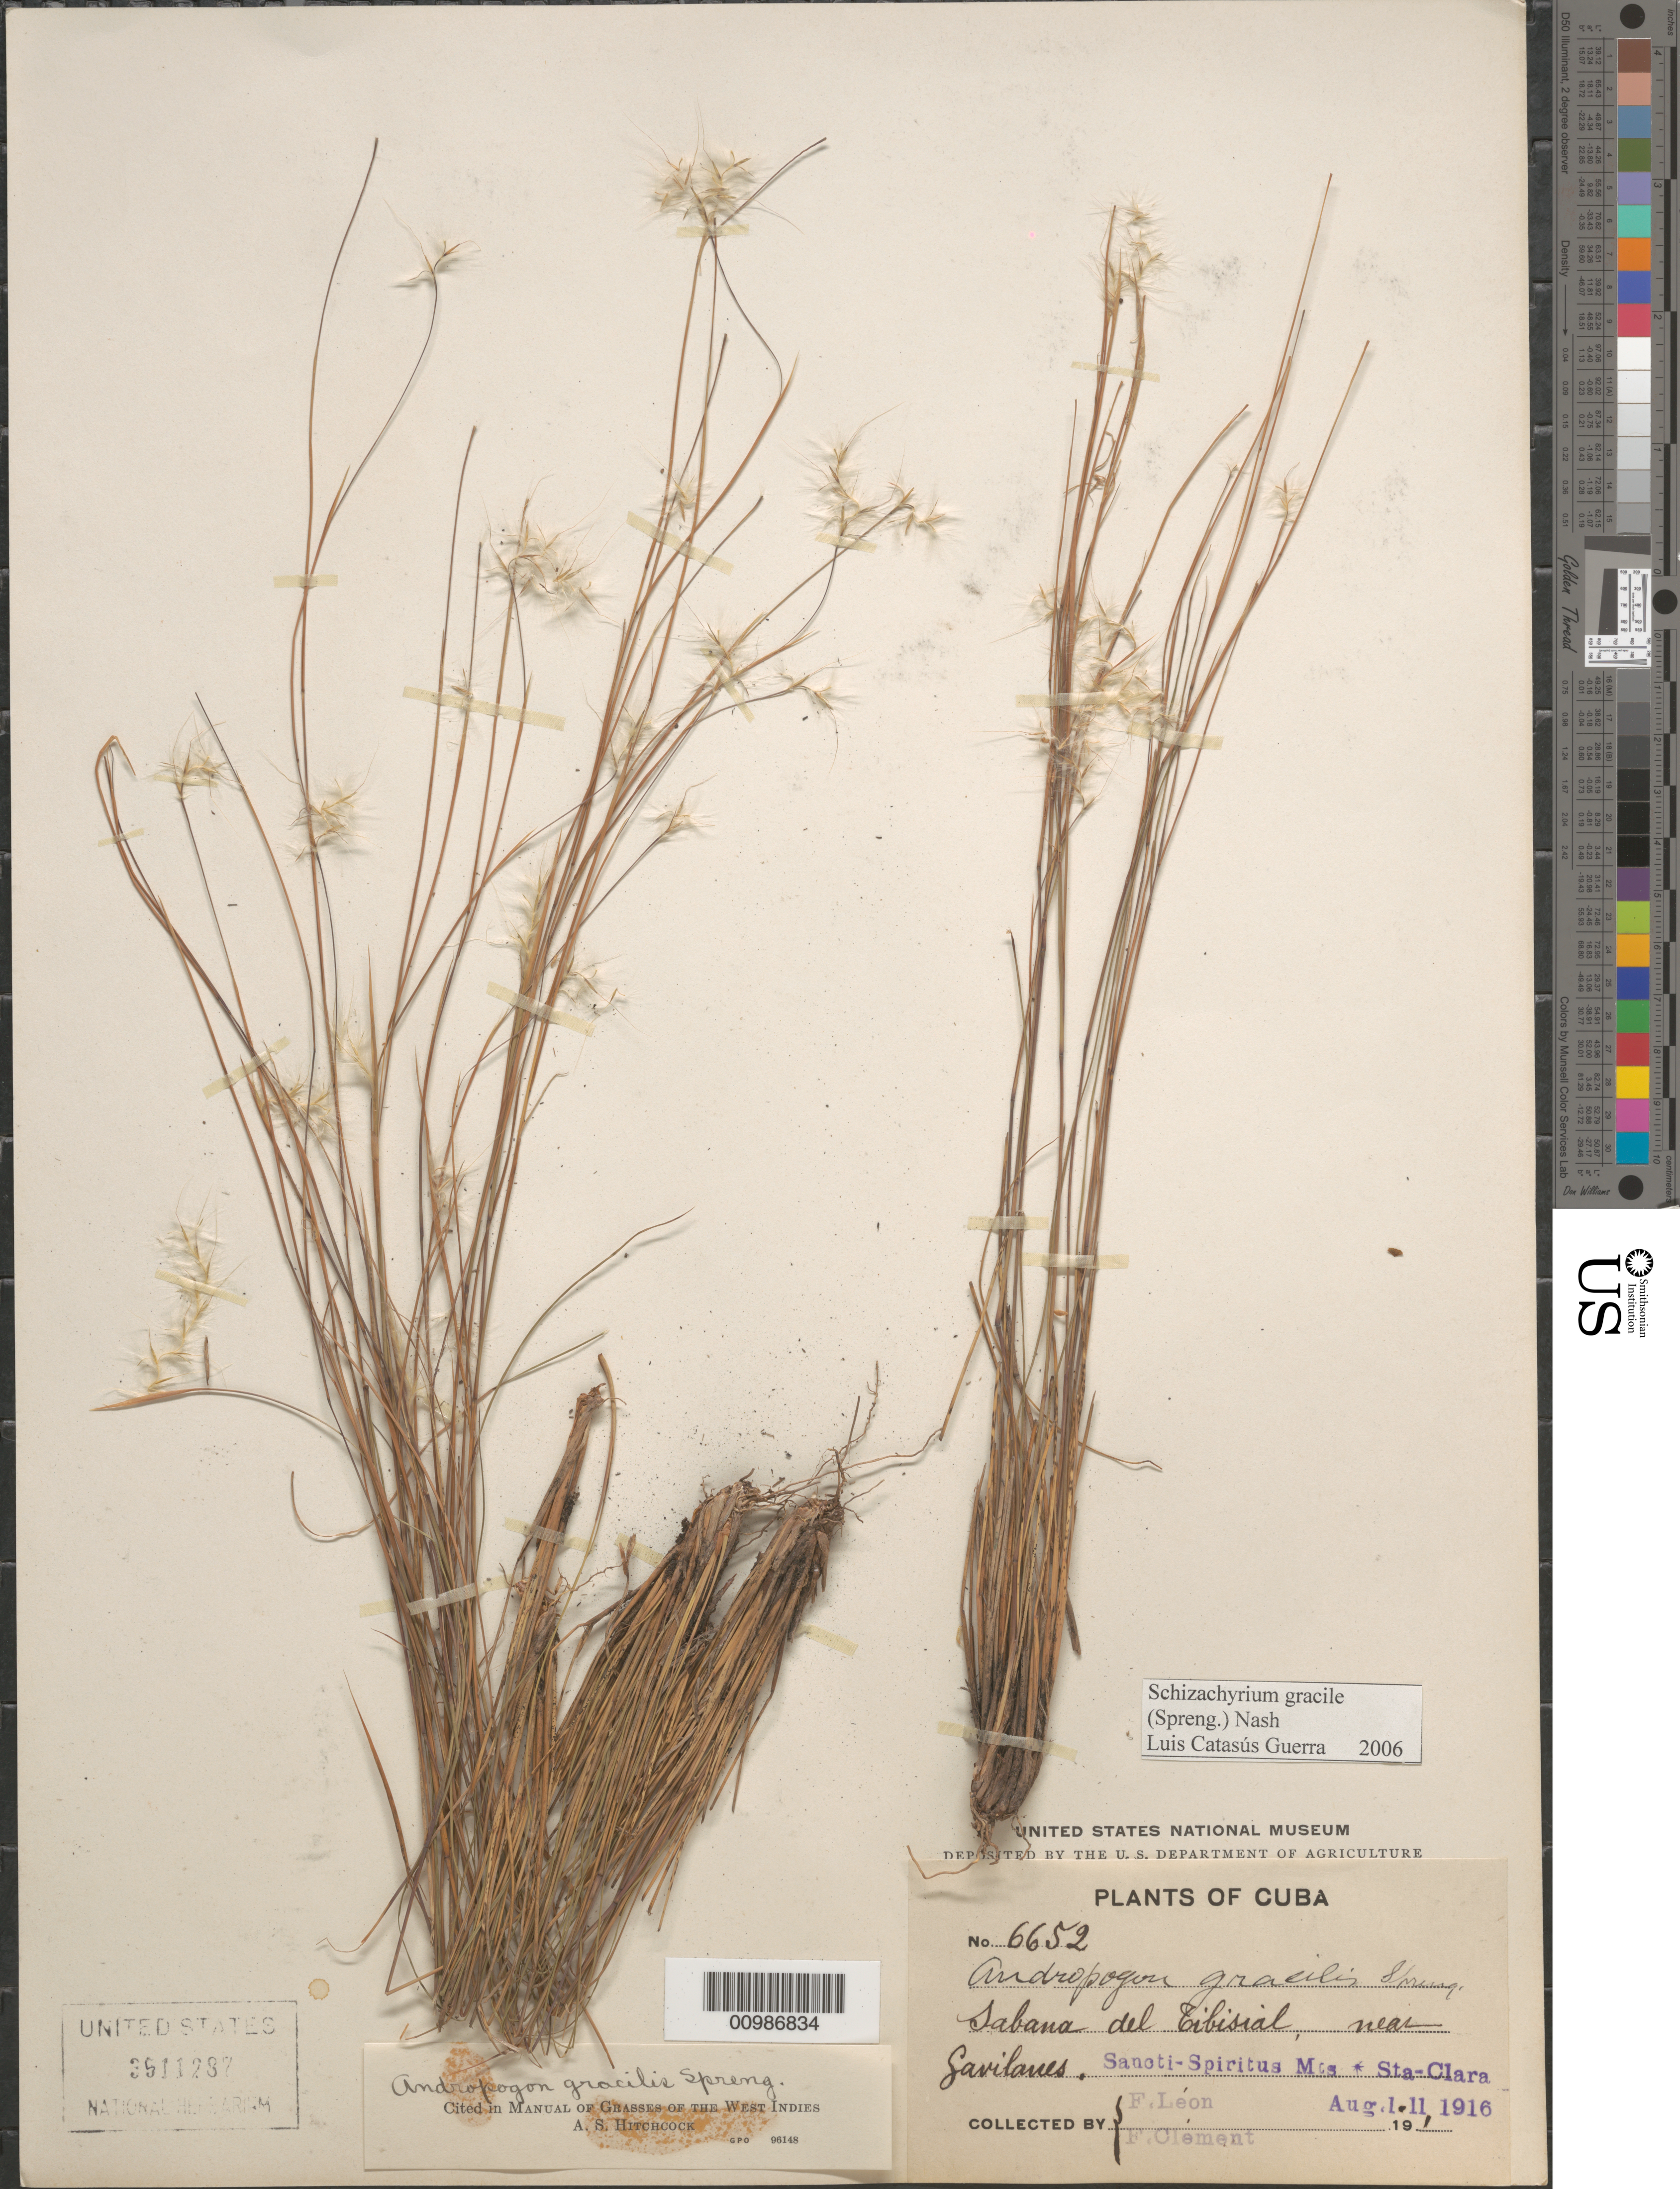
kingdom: Plantae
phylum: Tracheophyta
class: Liliopsida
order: Poales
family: Poaceae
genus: Andropogon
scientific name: Andropogon gracilis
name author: Spreng.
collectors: Bro. León & B. Clement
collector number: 6652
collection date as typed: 01 Aug 1916 to11 Aug 1916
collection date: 1916-08-01/1916-08-11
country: Cuba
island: Cuba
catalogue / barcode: US 3511287